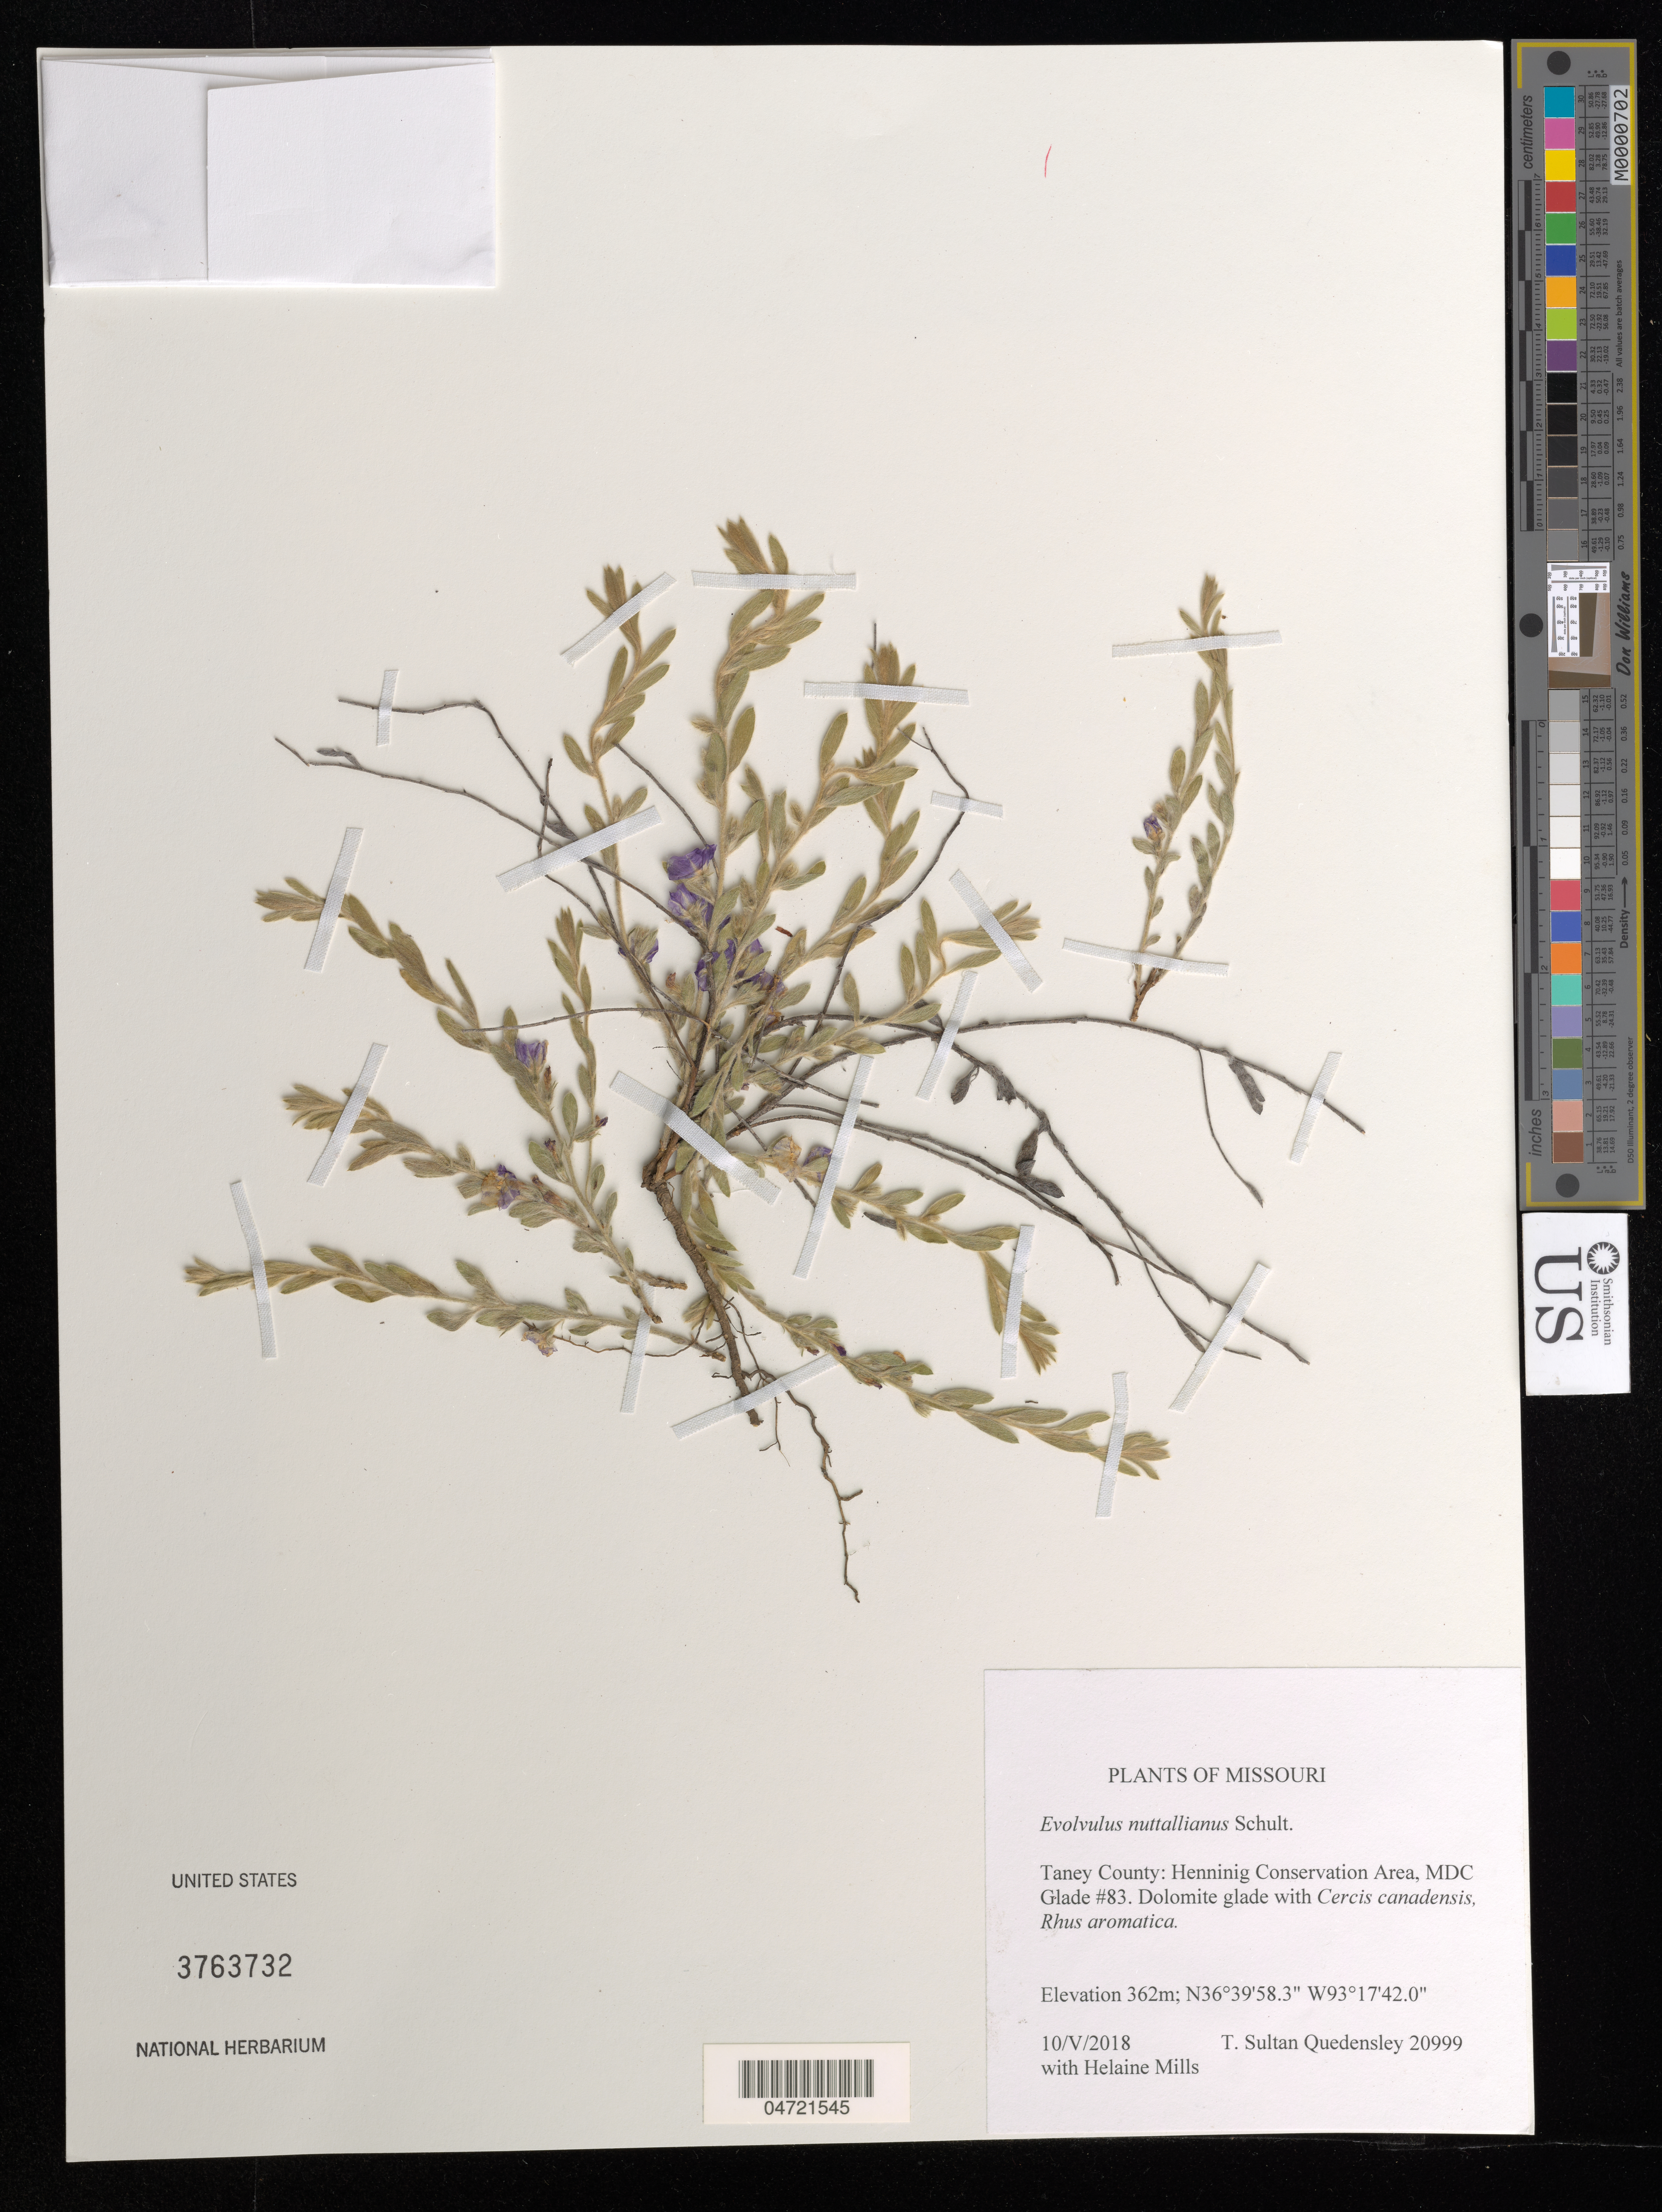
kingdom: Plantae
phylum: Tracheophyta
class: Magnoliopsida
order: Solanales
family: Convolvulaceae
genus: Evolvulus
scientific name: Evolvulus nuttallianus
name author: Roem. & Schult.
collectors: T. S. Quedensley & H. Mills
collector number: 20999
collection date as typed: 10 May 2018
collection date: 2018-05-10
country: United States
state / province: Missouri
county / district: Taney County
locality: Henninig Conservation Area, MDC Glade #83.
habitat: Dolomite glade.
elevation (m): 362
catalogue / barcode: US 3763732